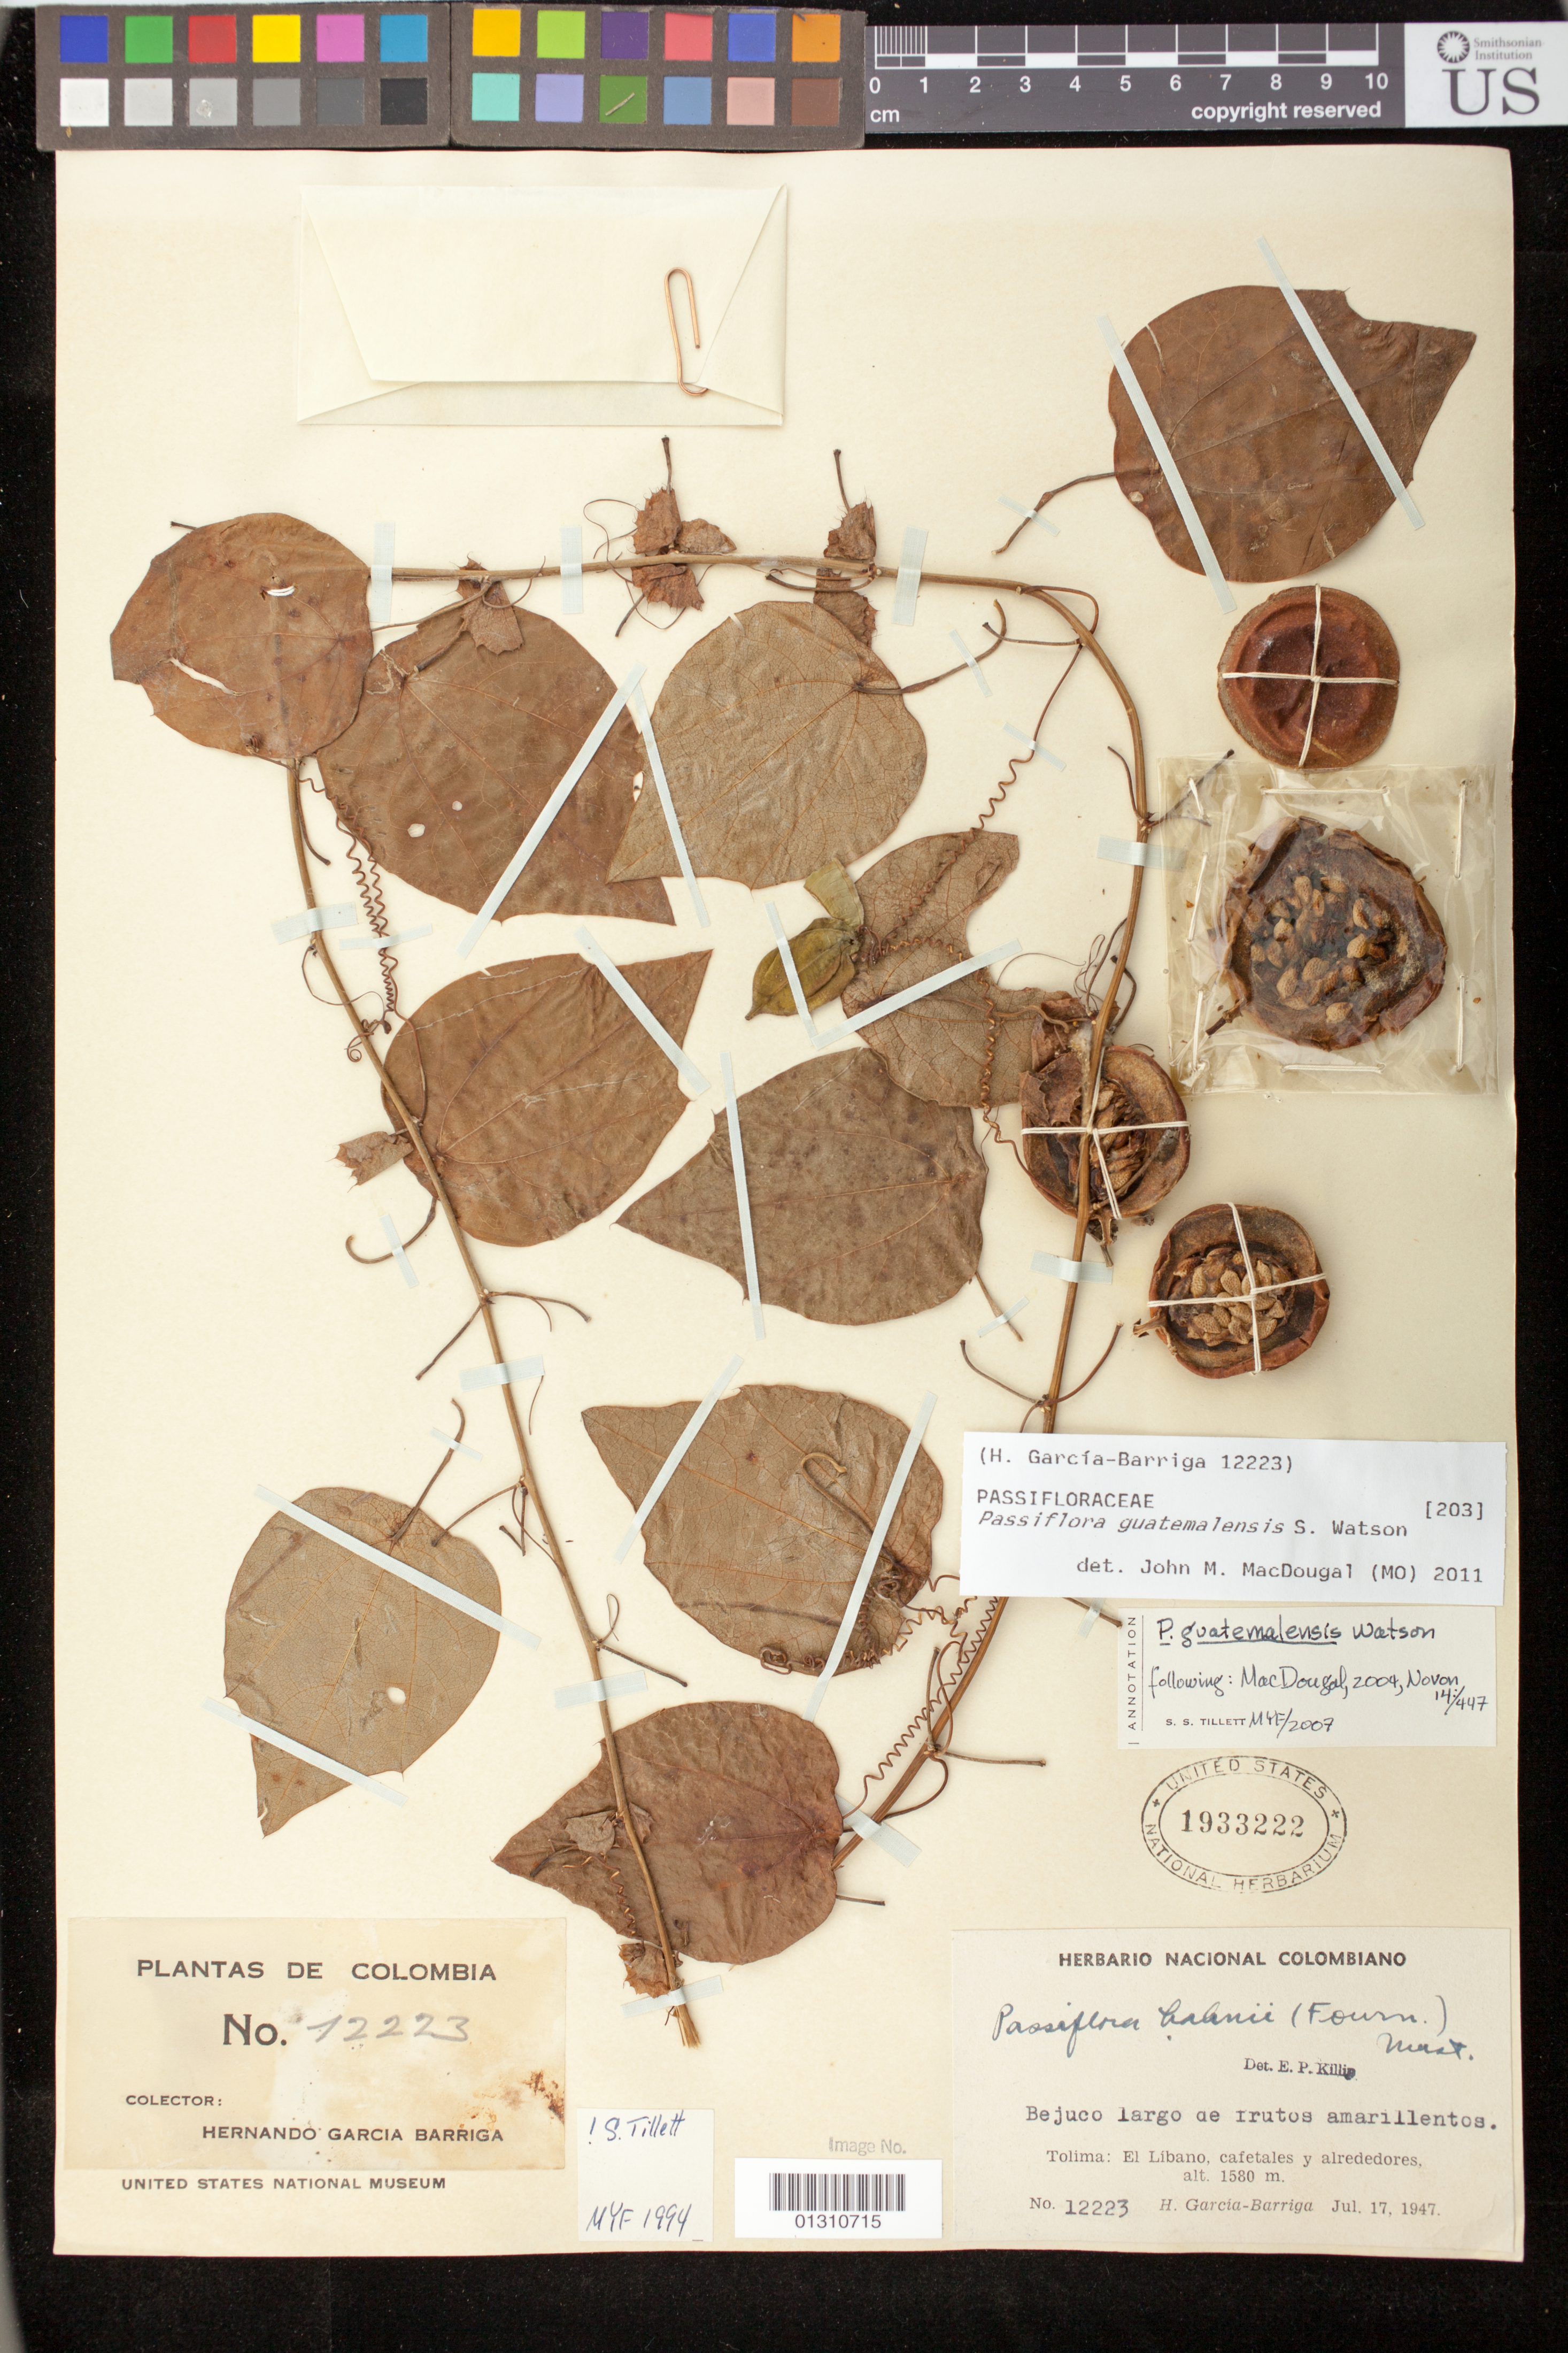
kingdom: Plantae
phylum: Tracheophyta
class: Magnoliopsida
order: Malpighiales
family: Passifloraceae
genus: Passiflora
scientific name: Passiflora guatemalensis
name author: S. Watson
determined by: MacDougal, John M.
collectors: H. García Barriga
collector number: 12223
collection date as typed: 17 Jul 1947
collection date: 1947-07-17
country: Colombia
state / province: Tolima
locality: El Libano cafetales y alrededores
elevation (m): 1580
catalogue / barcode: US 1933222